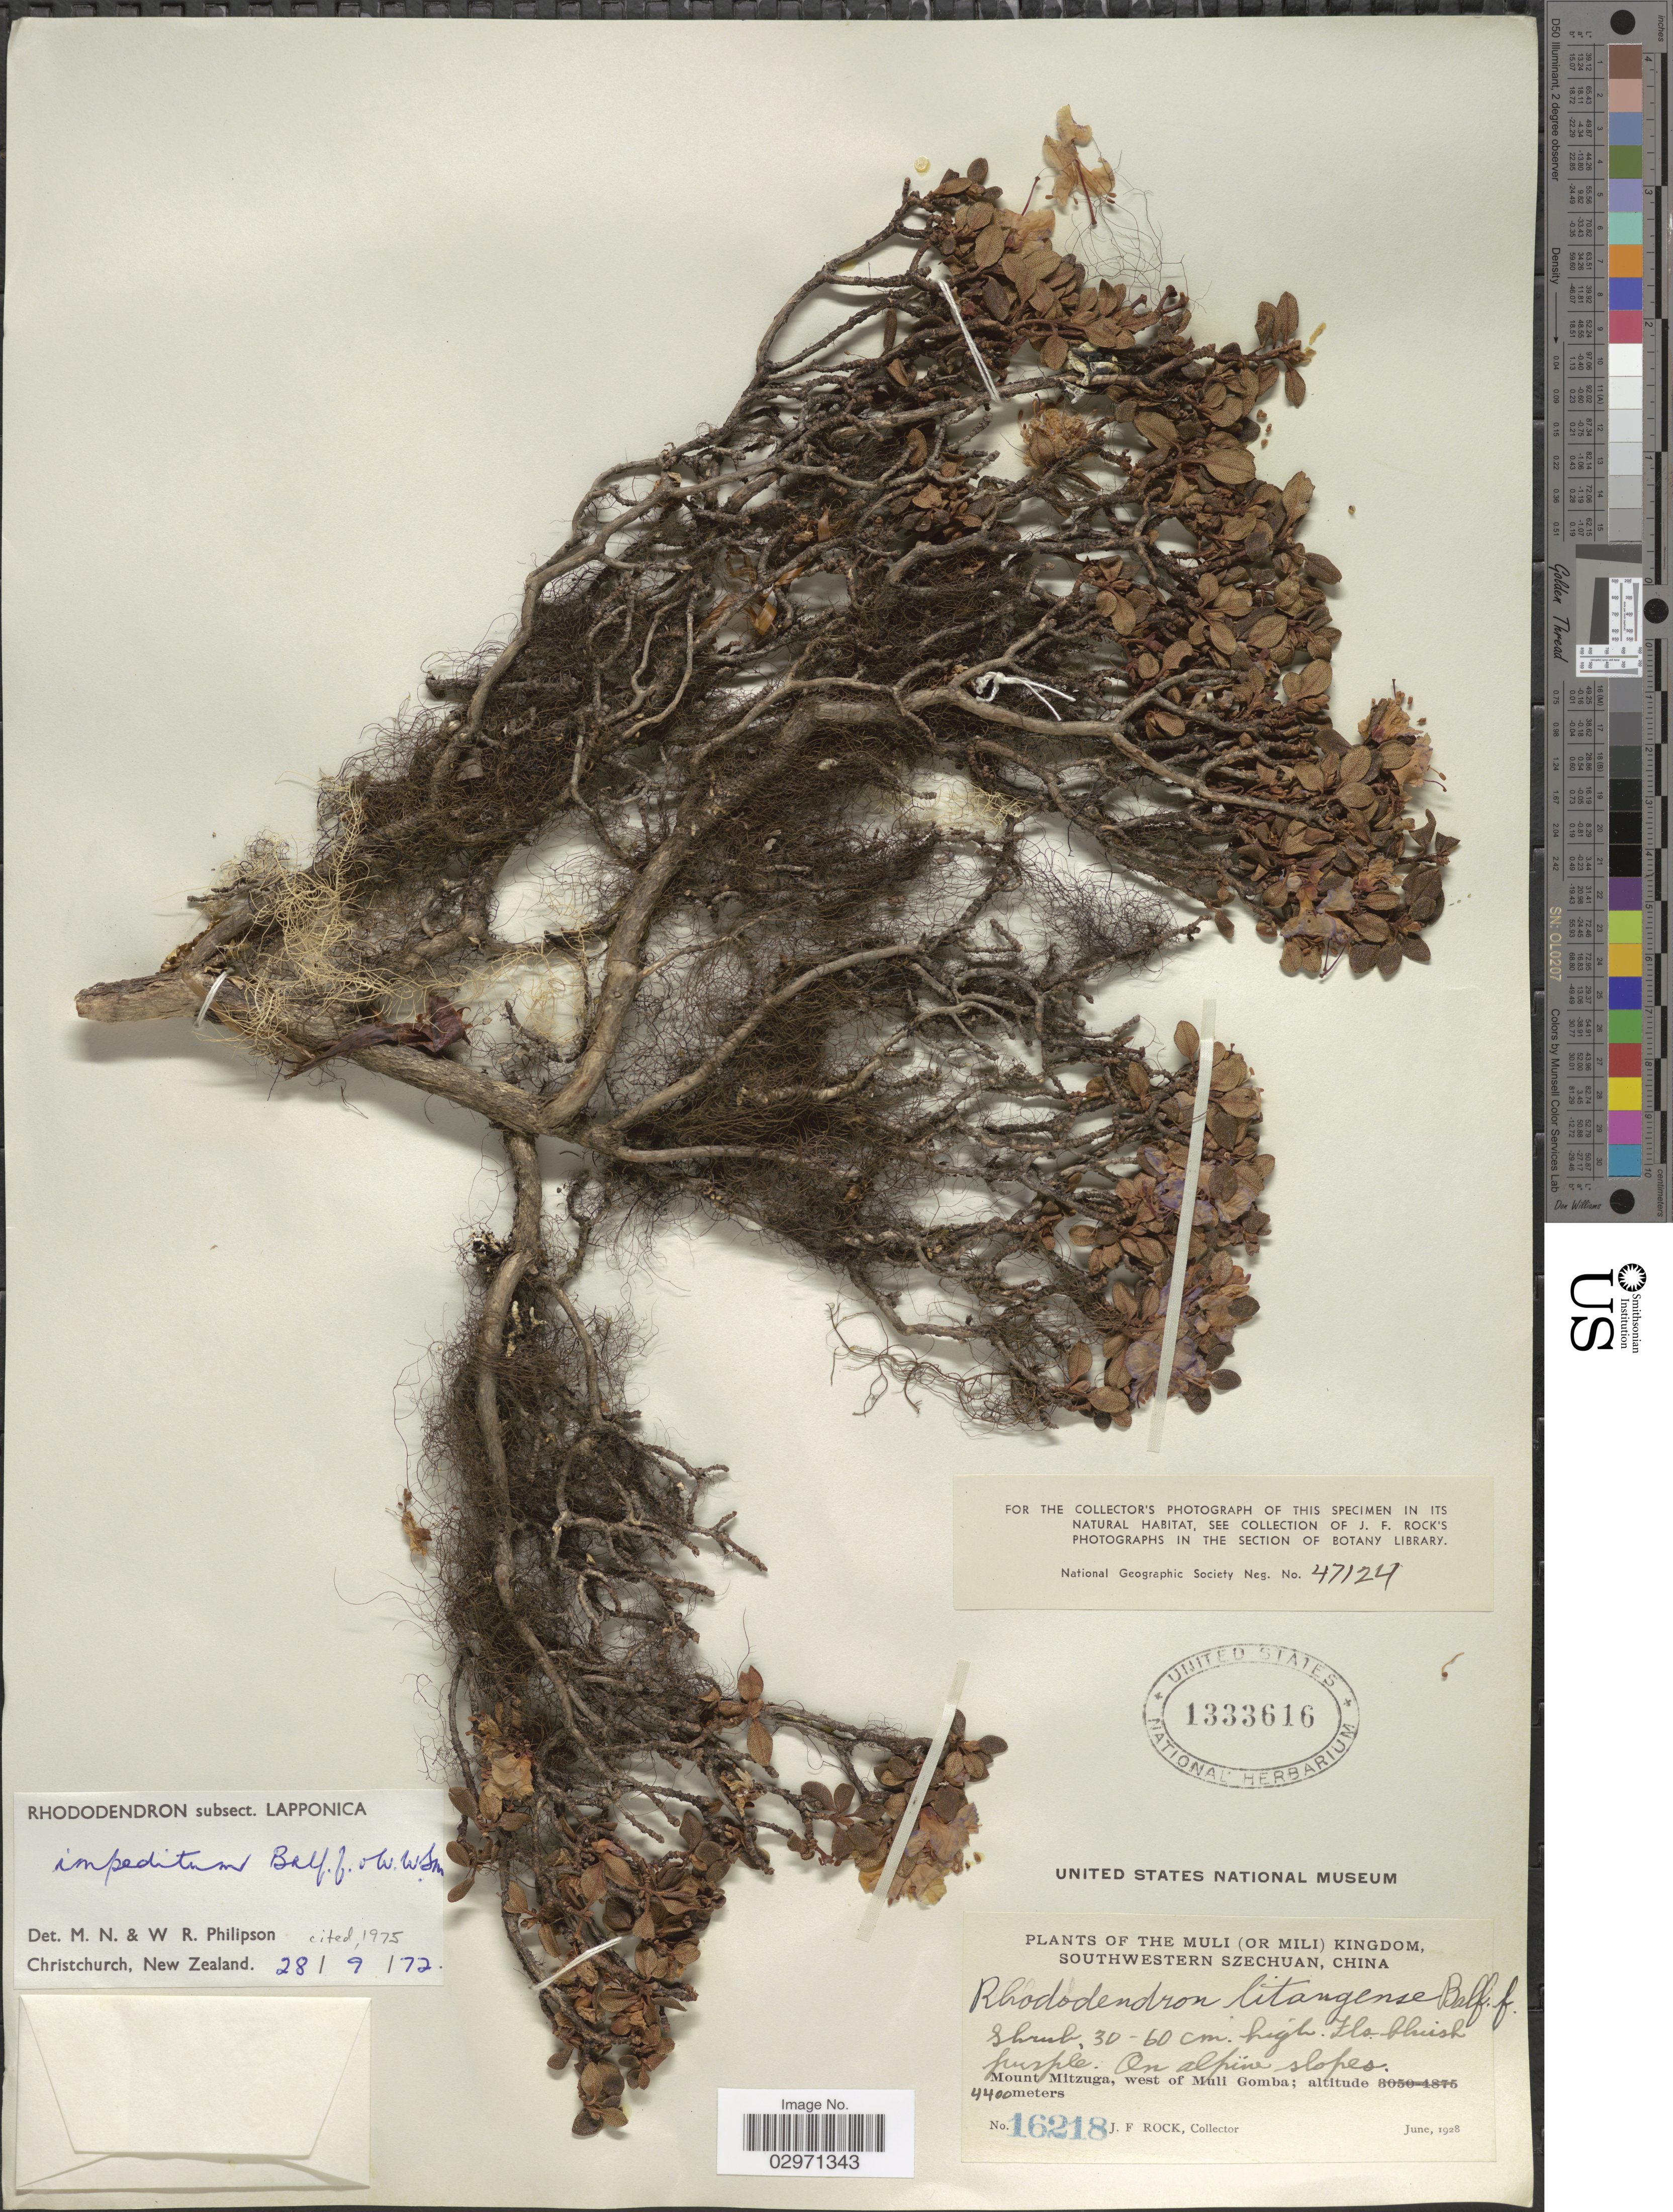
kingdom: Plantae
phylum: Tracheophyta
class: Magnoliopsida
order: Ericales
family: Ericaceae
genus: Rhododendron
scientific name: Rhododendron impeditum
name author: Balf. f. & W.W. Sm.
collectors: J. Rock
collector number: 16218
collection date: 1928-06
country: China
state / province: Sichuan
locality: Muli (Or Mili) Kingdom, Southwestern Szechuan. On alpine slopes. Mount Mitzuga, west of Muli Gomba.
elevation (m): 4400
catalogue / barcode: US 1333616